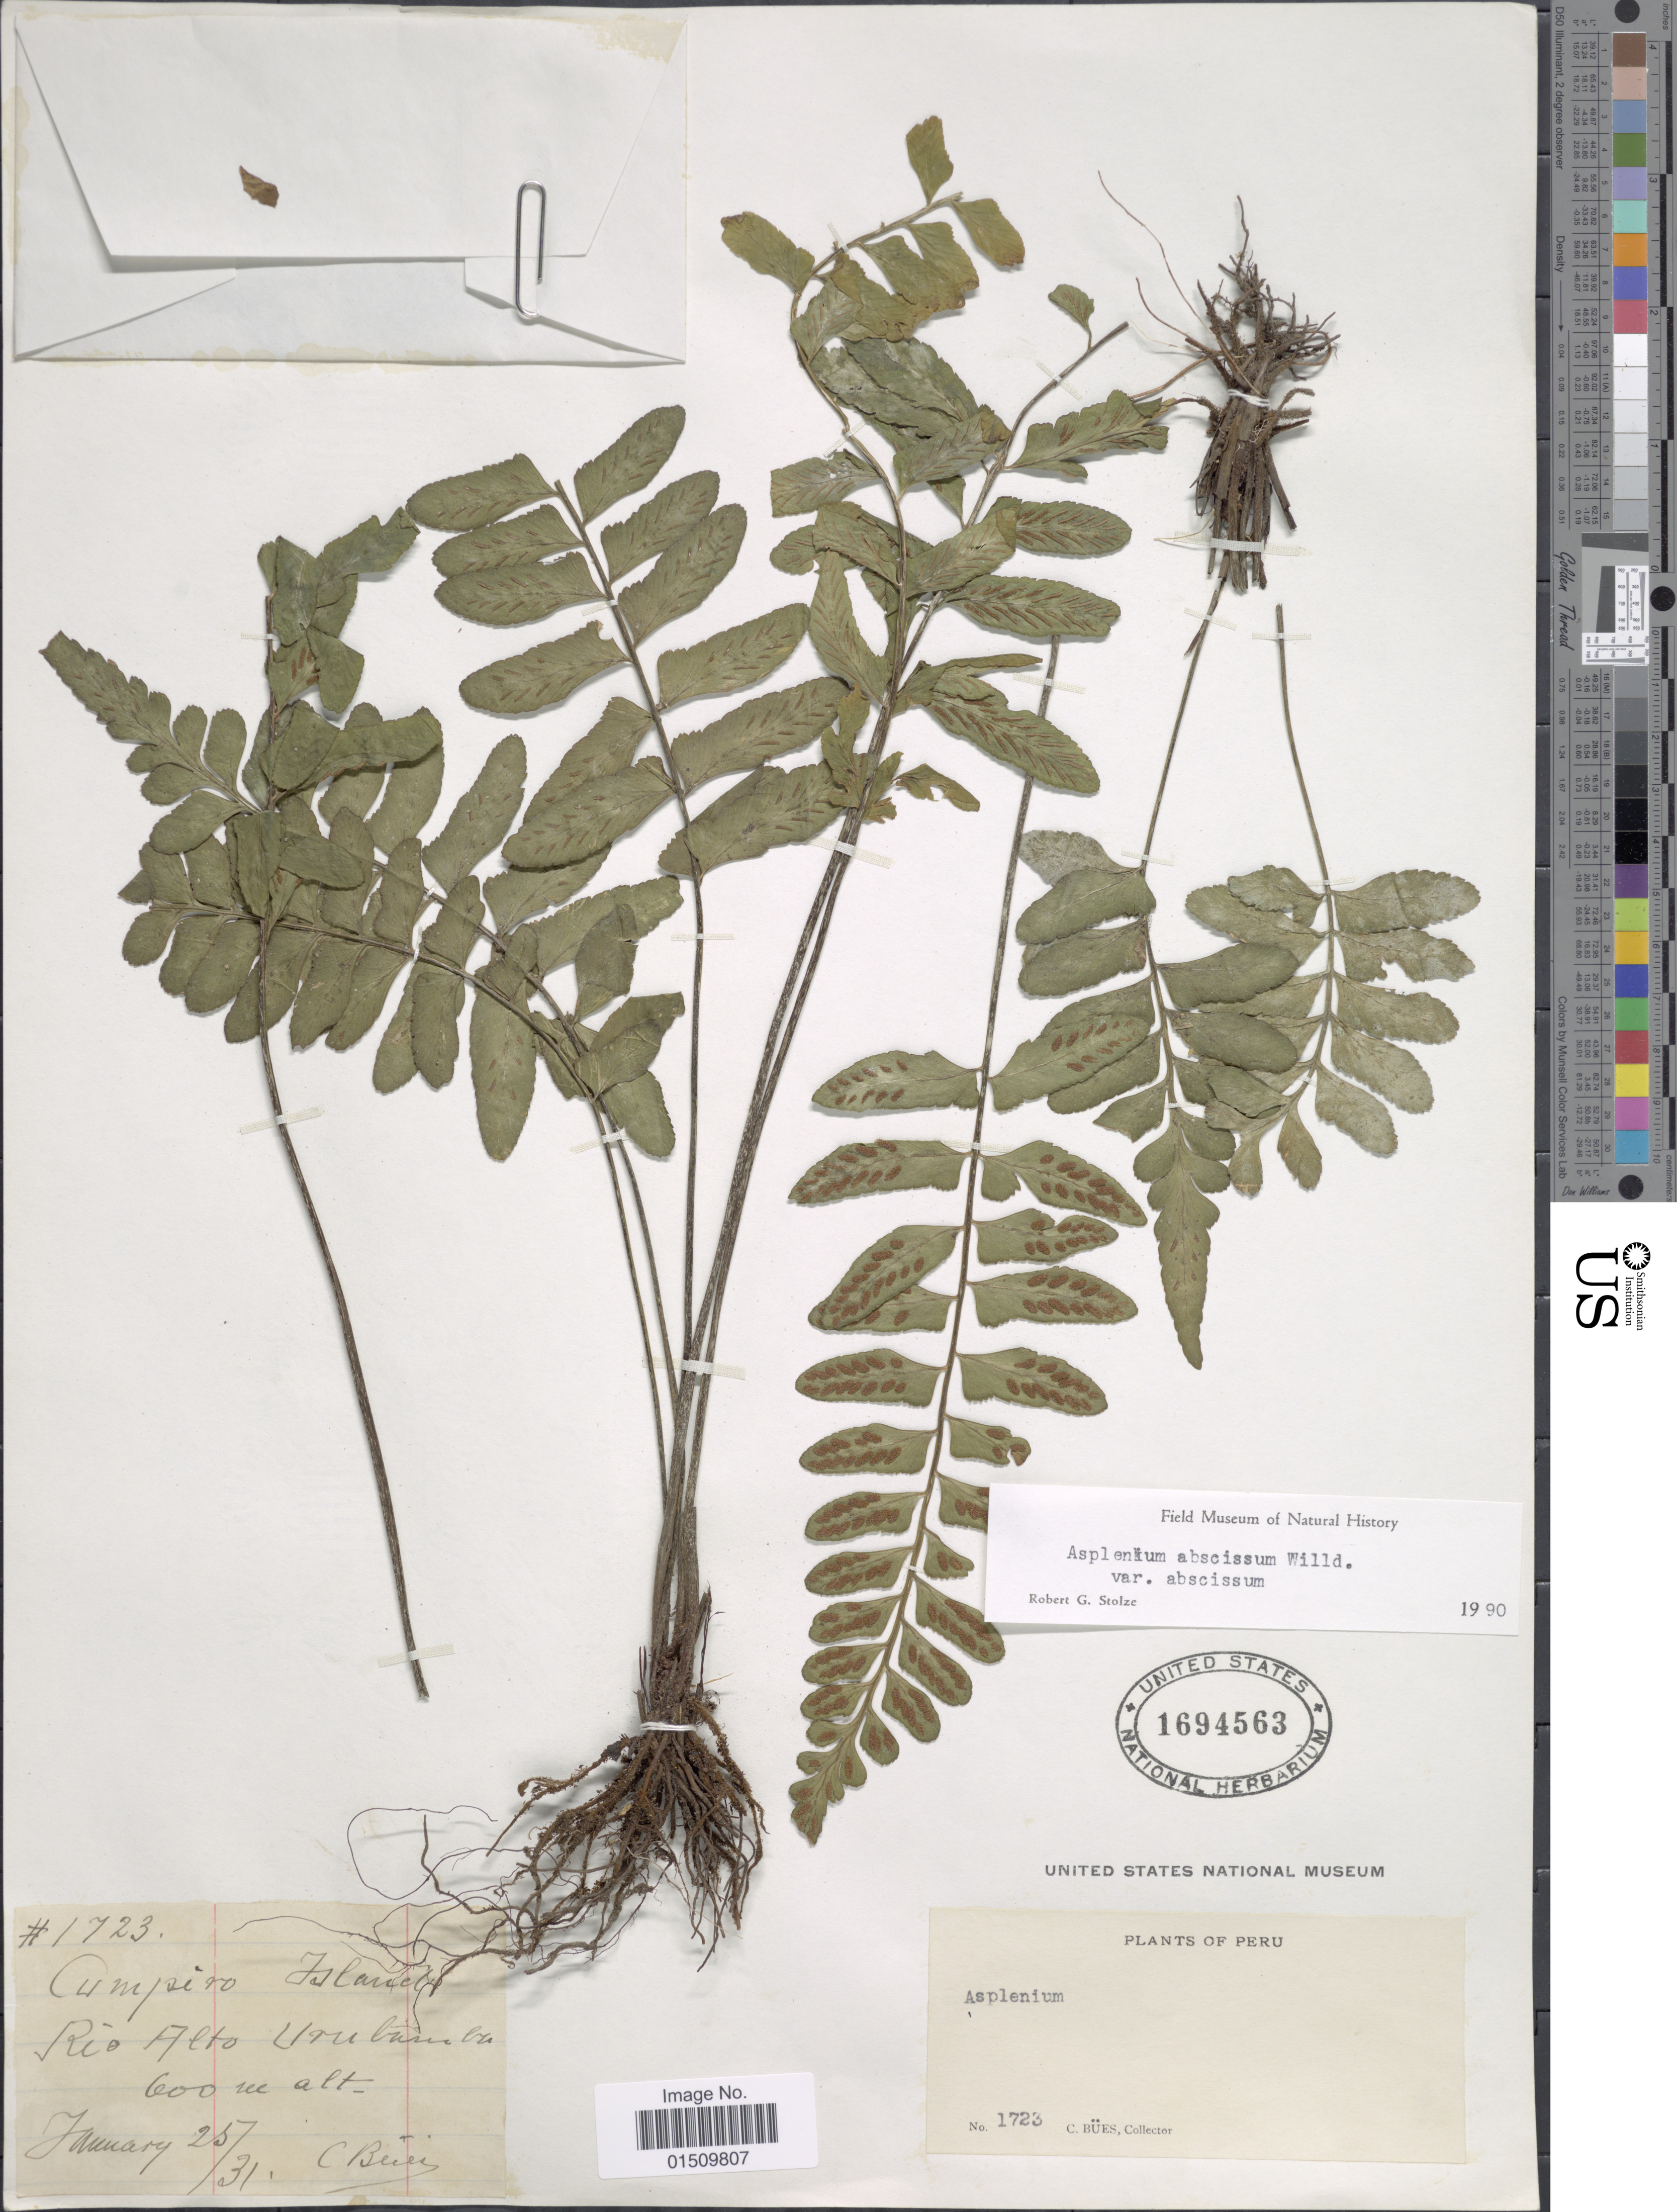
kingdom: Plantae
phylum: Tracheophyta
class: Polypodiopsida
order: Polypodiales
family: Aspleniaceae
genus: Asplenium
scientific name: Asplenium abscissum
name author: Willd.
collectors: C. Bues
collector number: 1723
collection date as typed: Transcribed d/m/y: 25/1/31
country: Peru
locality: Cumpiro Island, Rio Alto Urubamba.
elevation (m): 600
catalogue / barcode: US 1694563